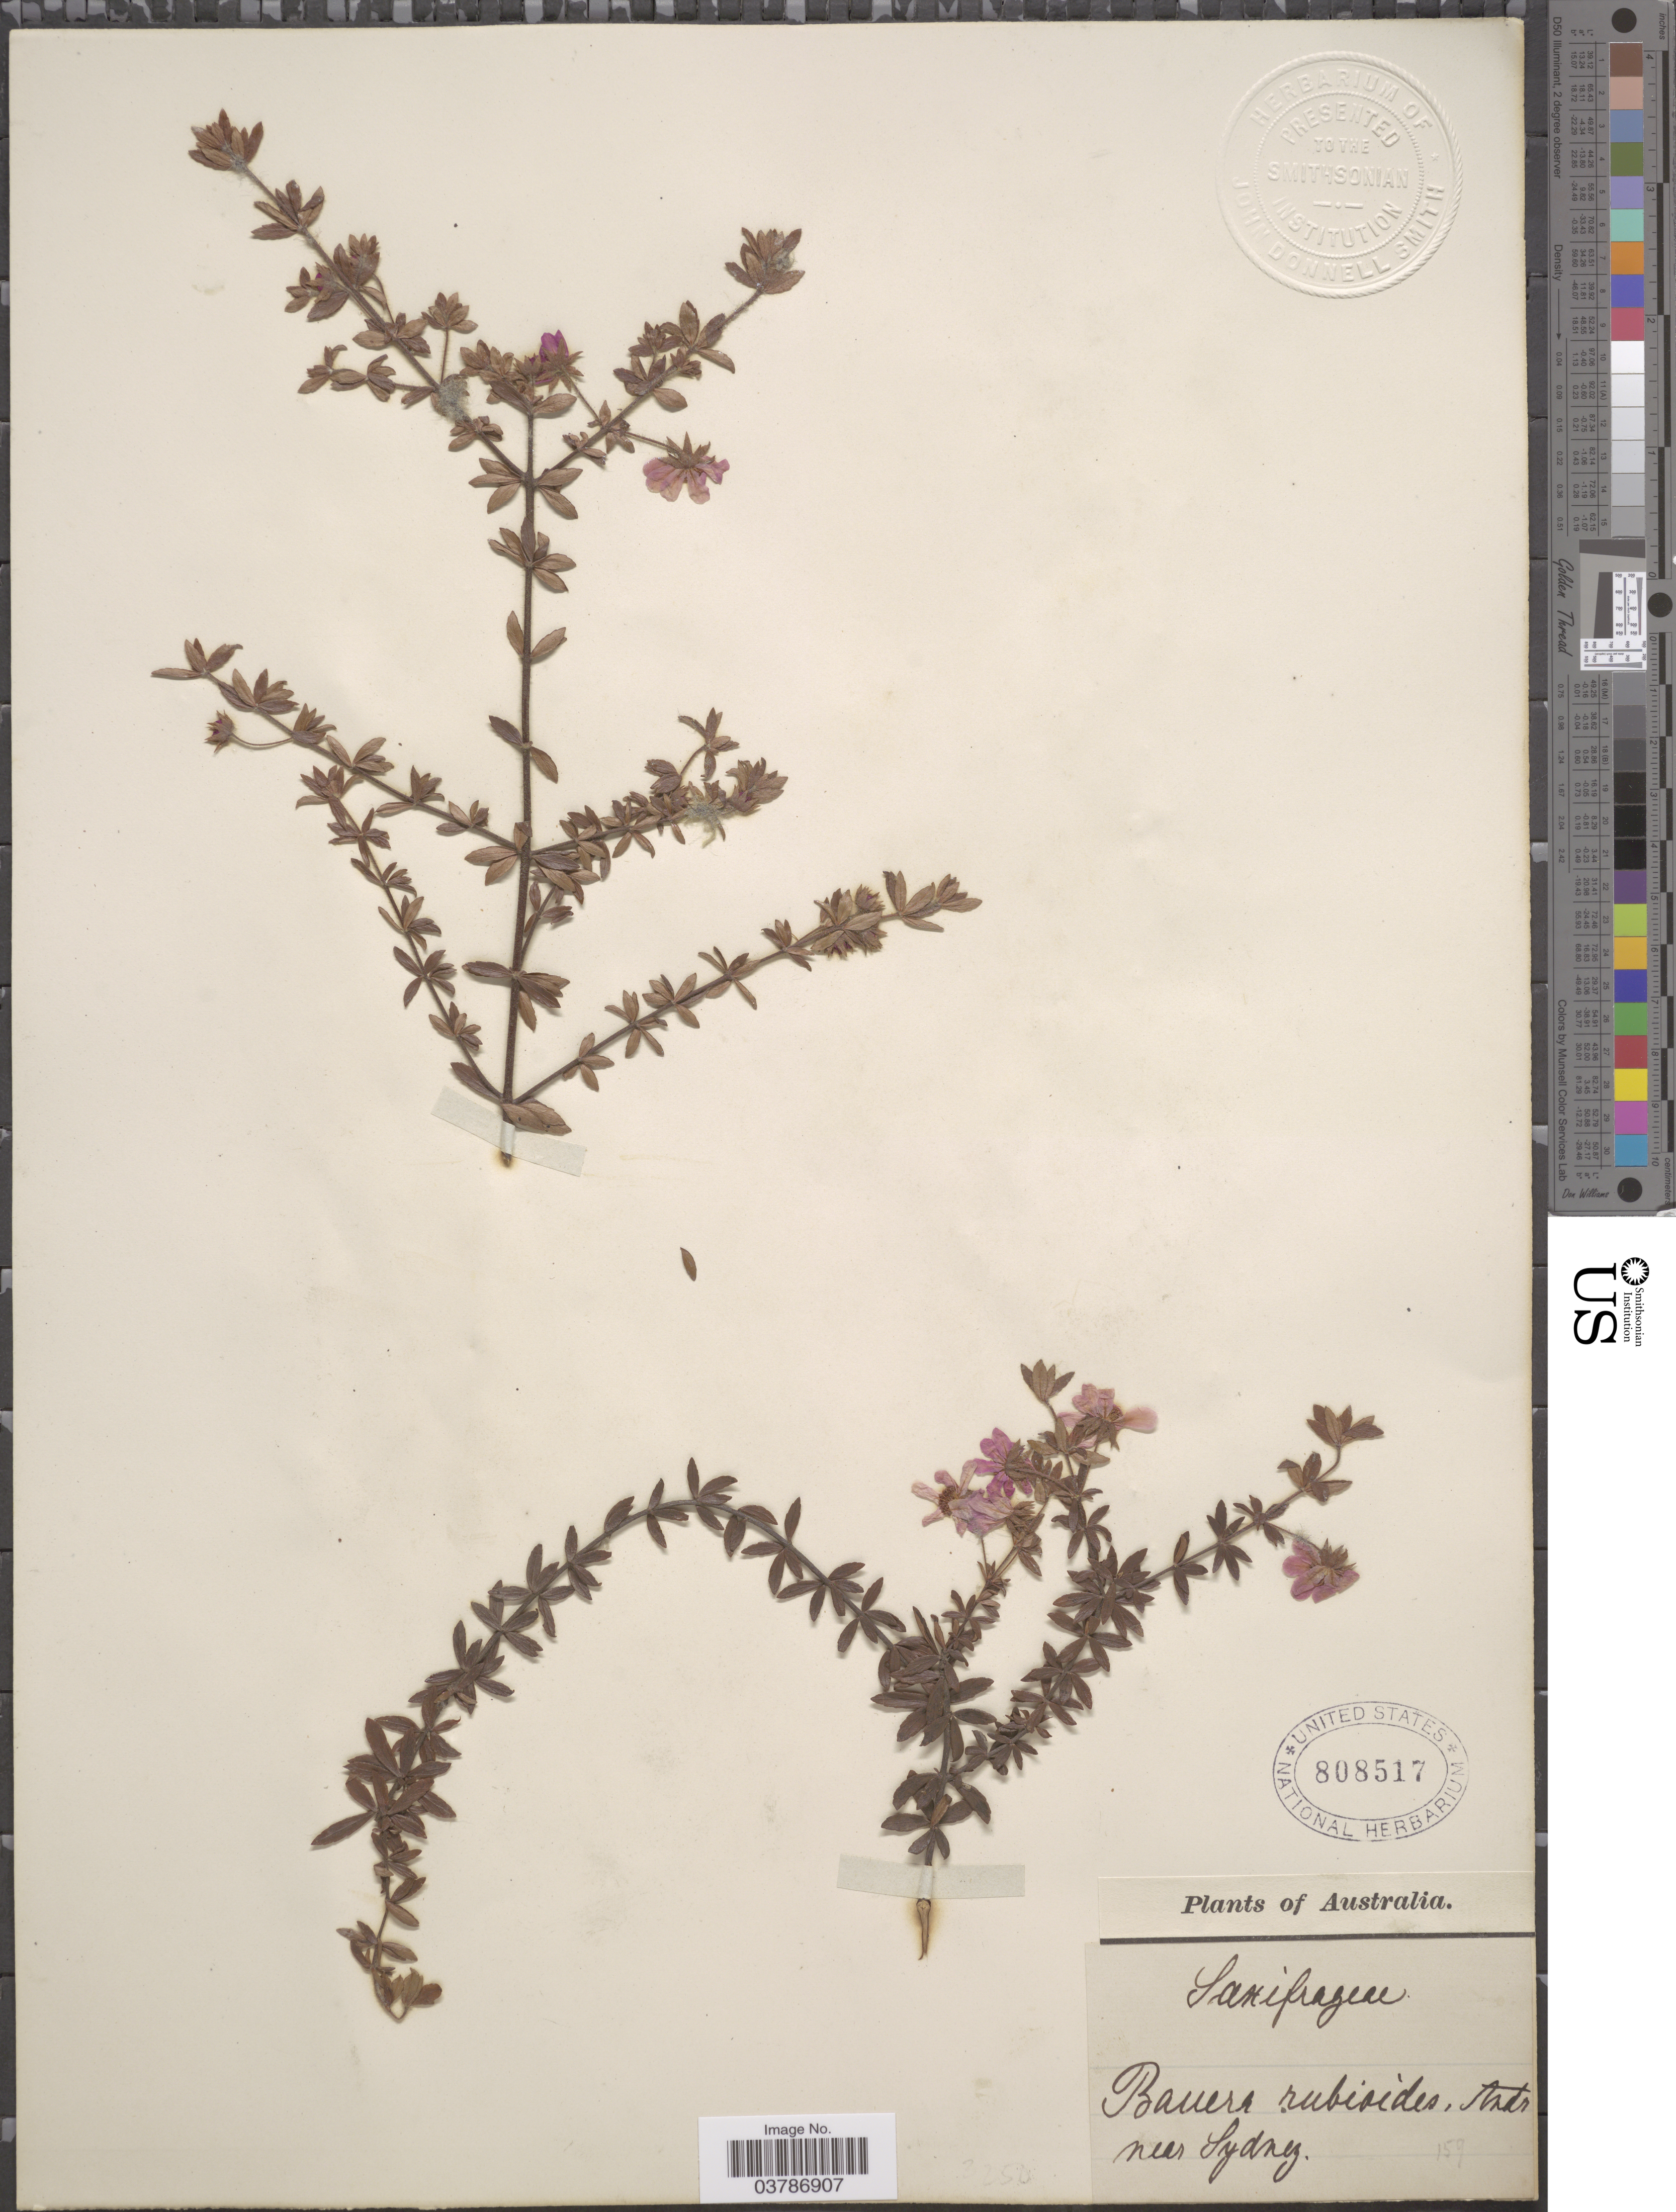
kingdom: Plantae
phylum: Tracheophyta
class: Magnoliopsida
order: Oxalidales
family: Cunoniaceae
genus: Bauera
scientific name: Bauera rubioides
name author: Andrews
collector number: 159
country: Australia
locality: Near Sydney.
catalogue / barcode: US 808517